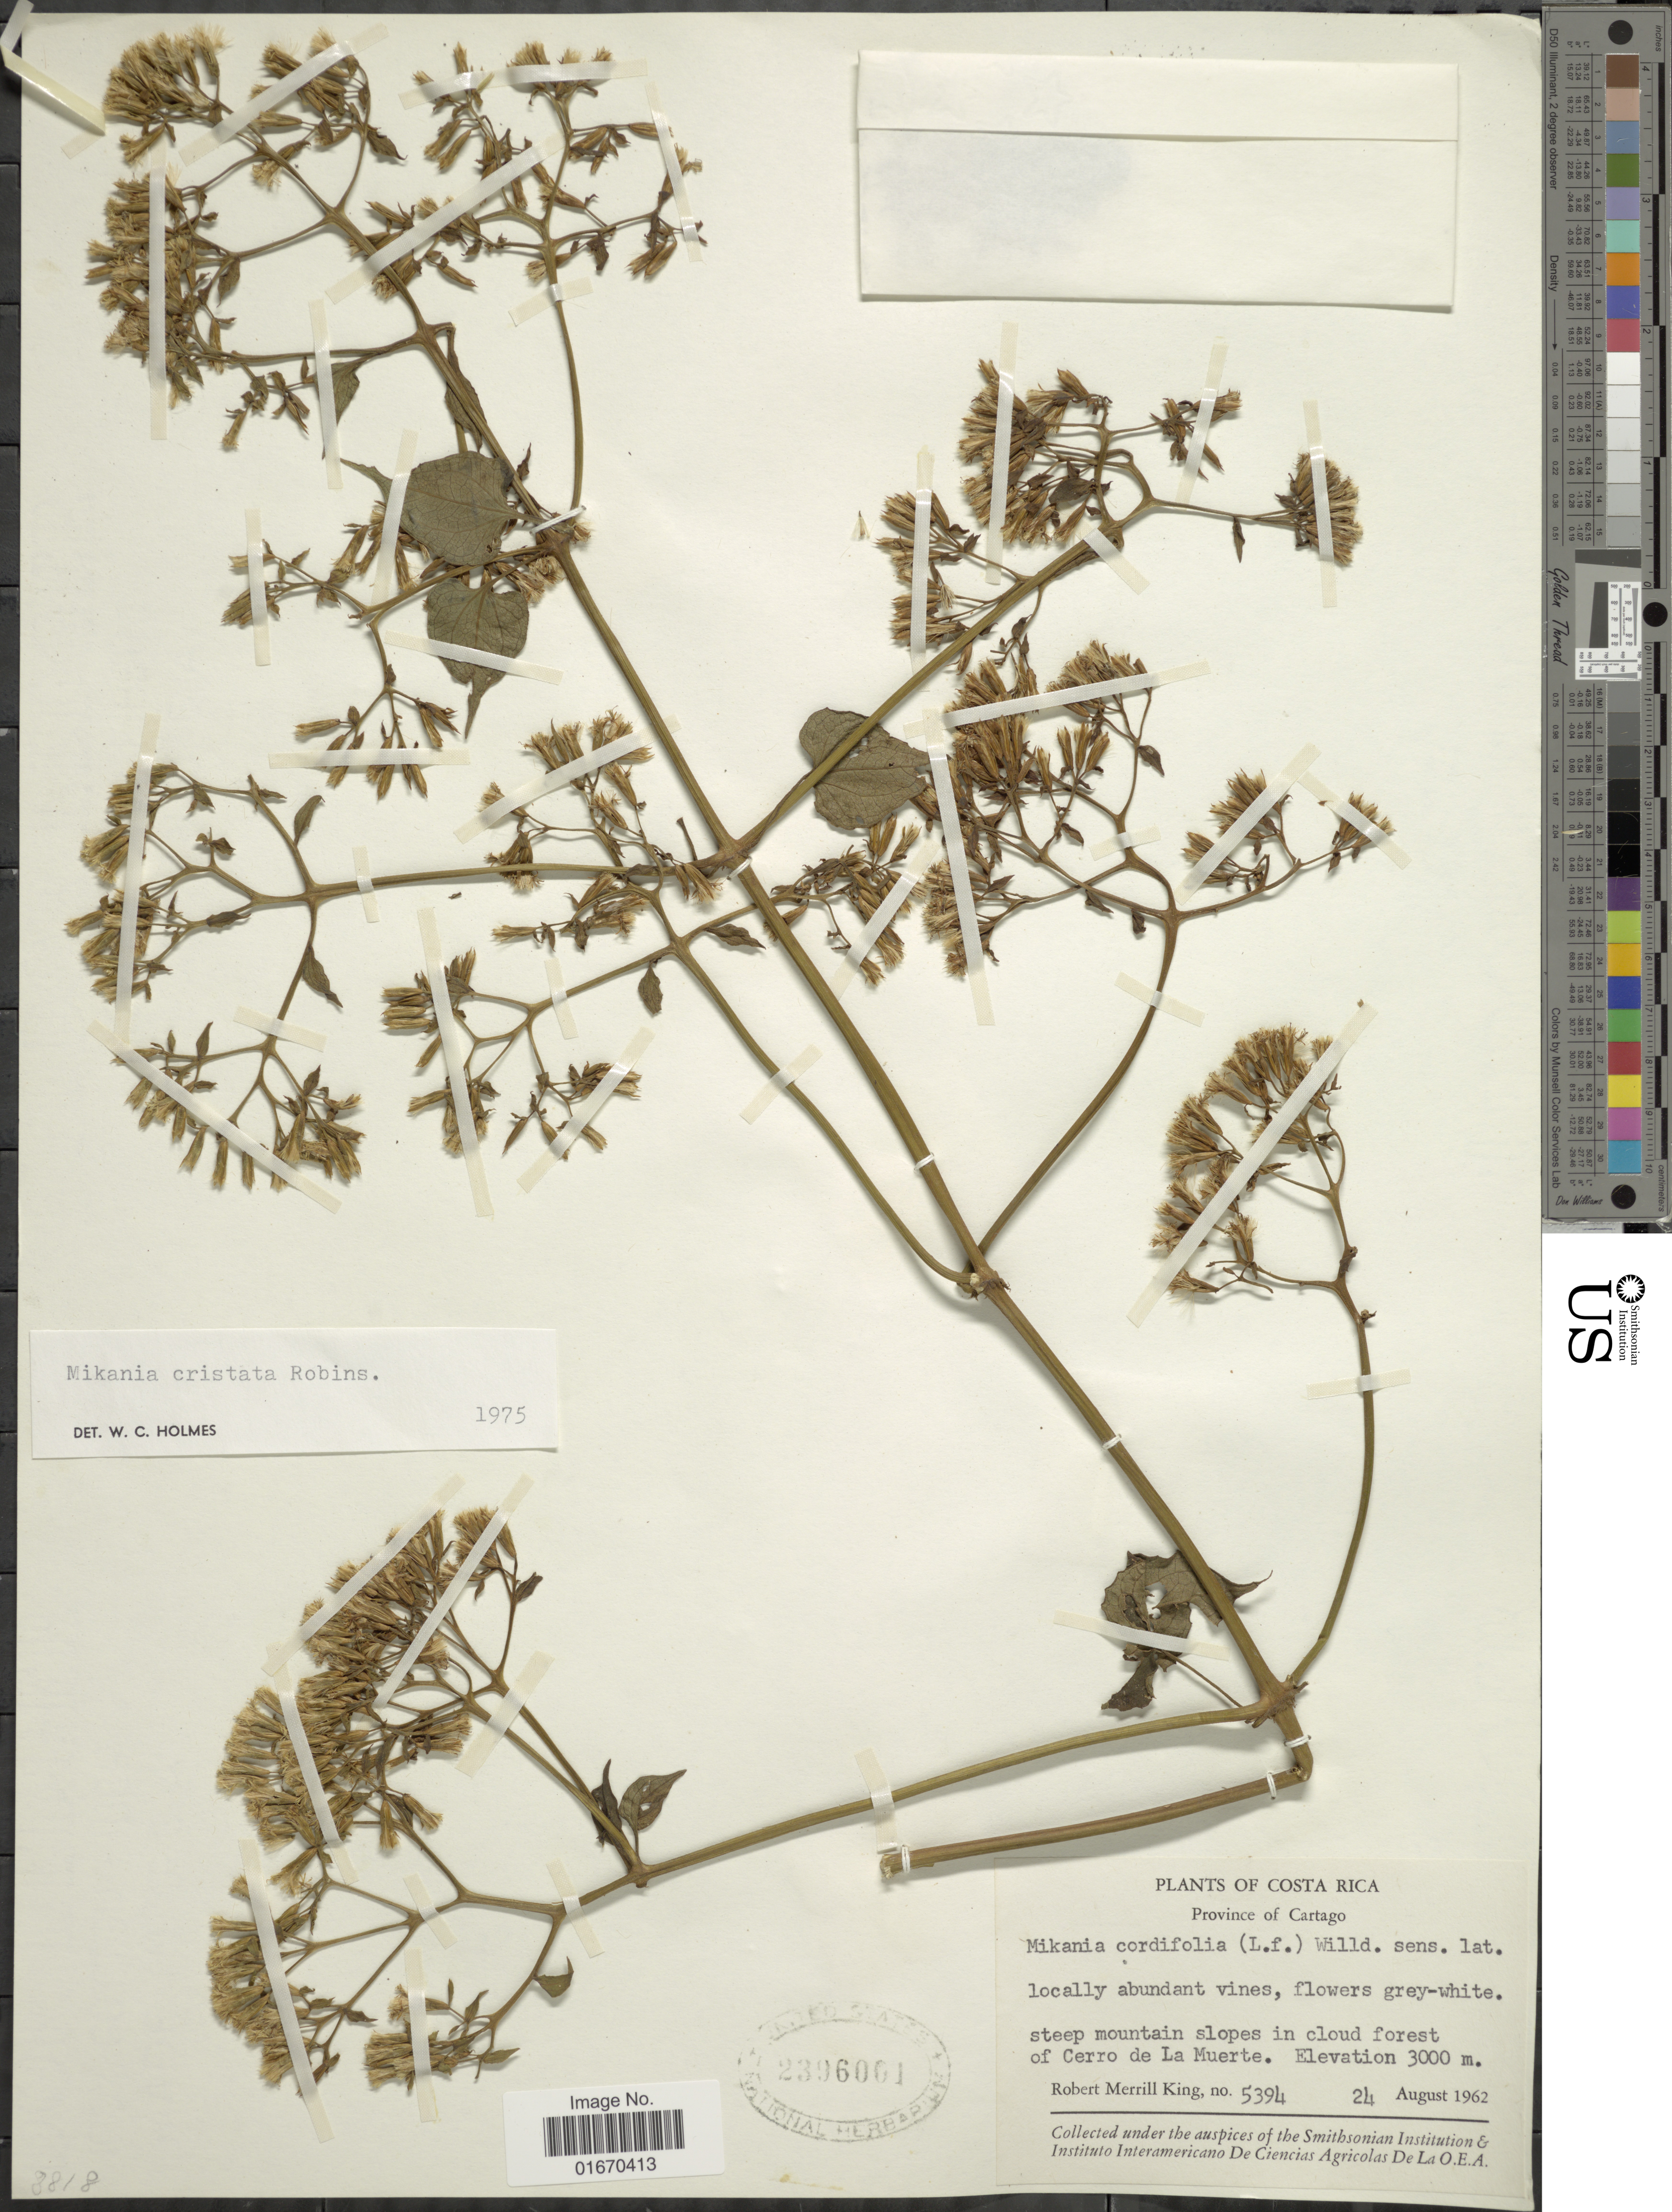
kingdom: Plantae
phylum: Tracheophyta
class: Magnoliopsida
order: Asterales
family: Asteraceae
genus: Mikania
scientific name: Mikania cristata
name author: B.L. Rob.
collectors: R. M. King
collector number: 5394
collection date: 1962-08-24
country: Costa Rica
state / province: Cartago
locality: Steep mountain slopes in cloud forest of Cerro de La Muerte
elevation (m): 3000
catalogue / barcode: US 2396001